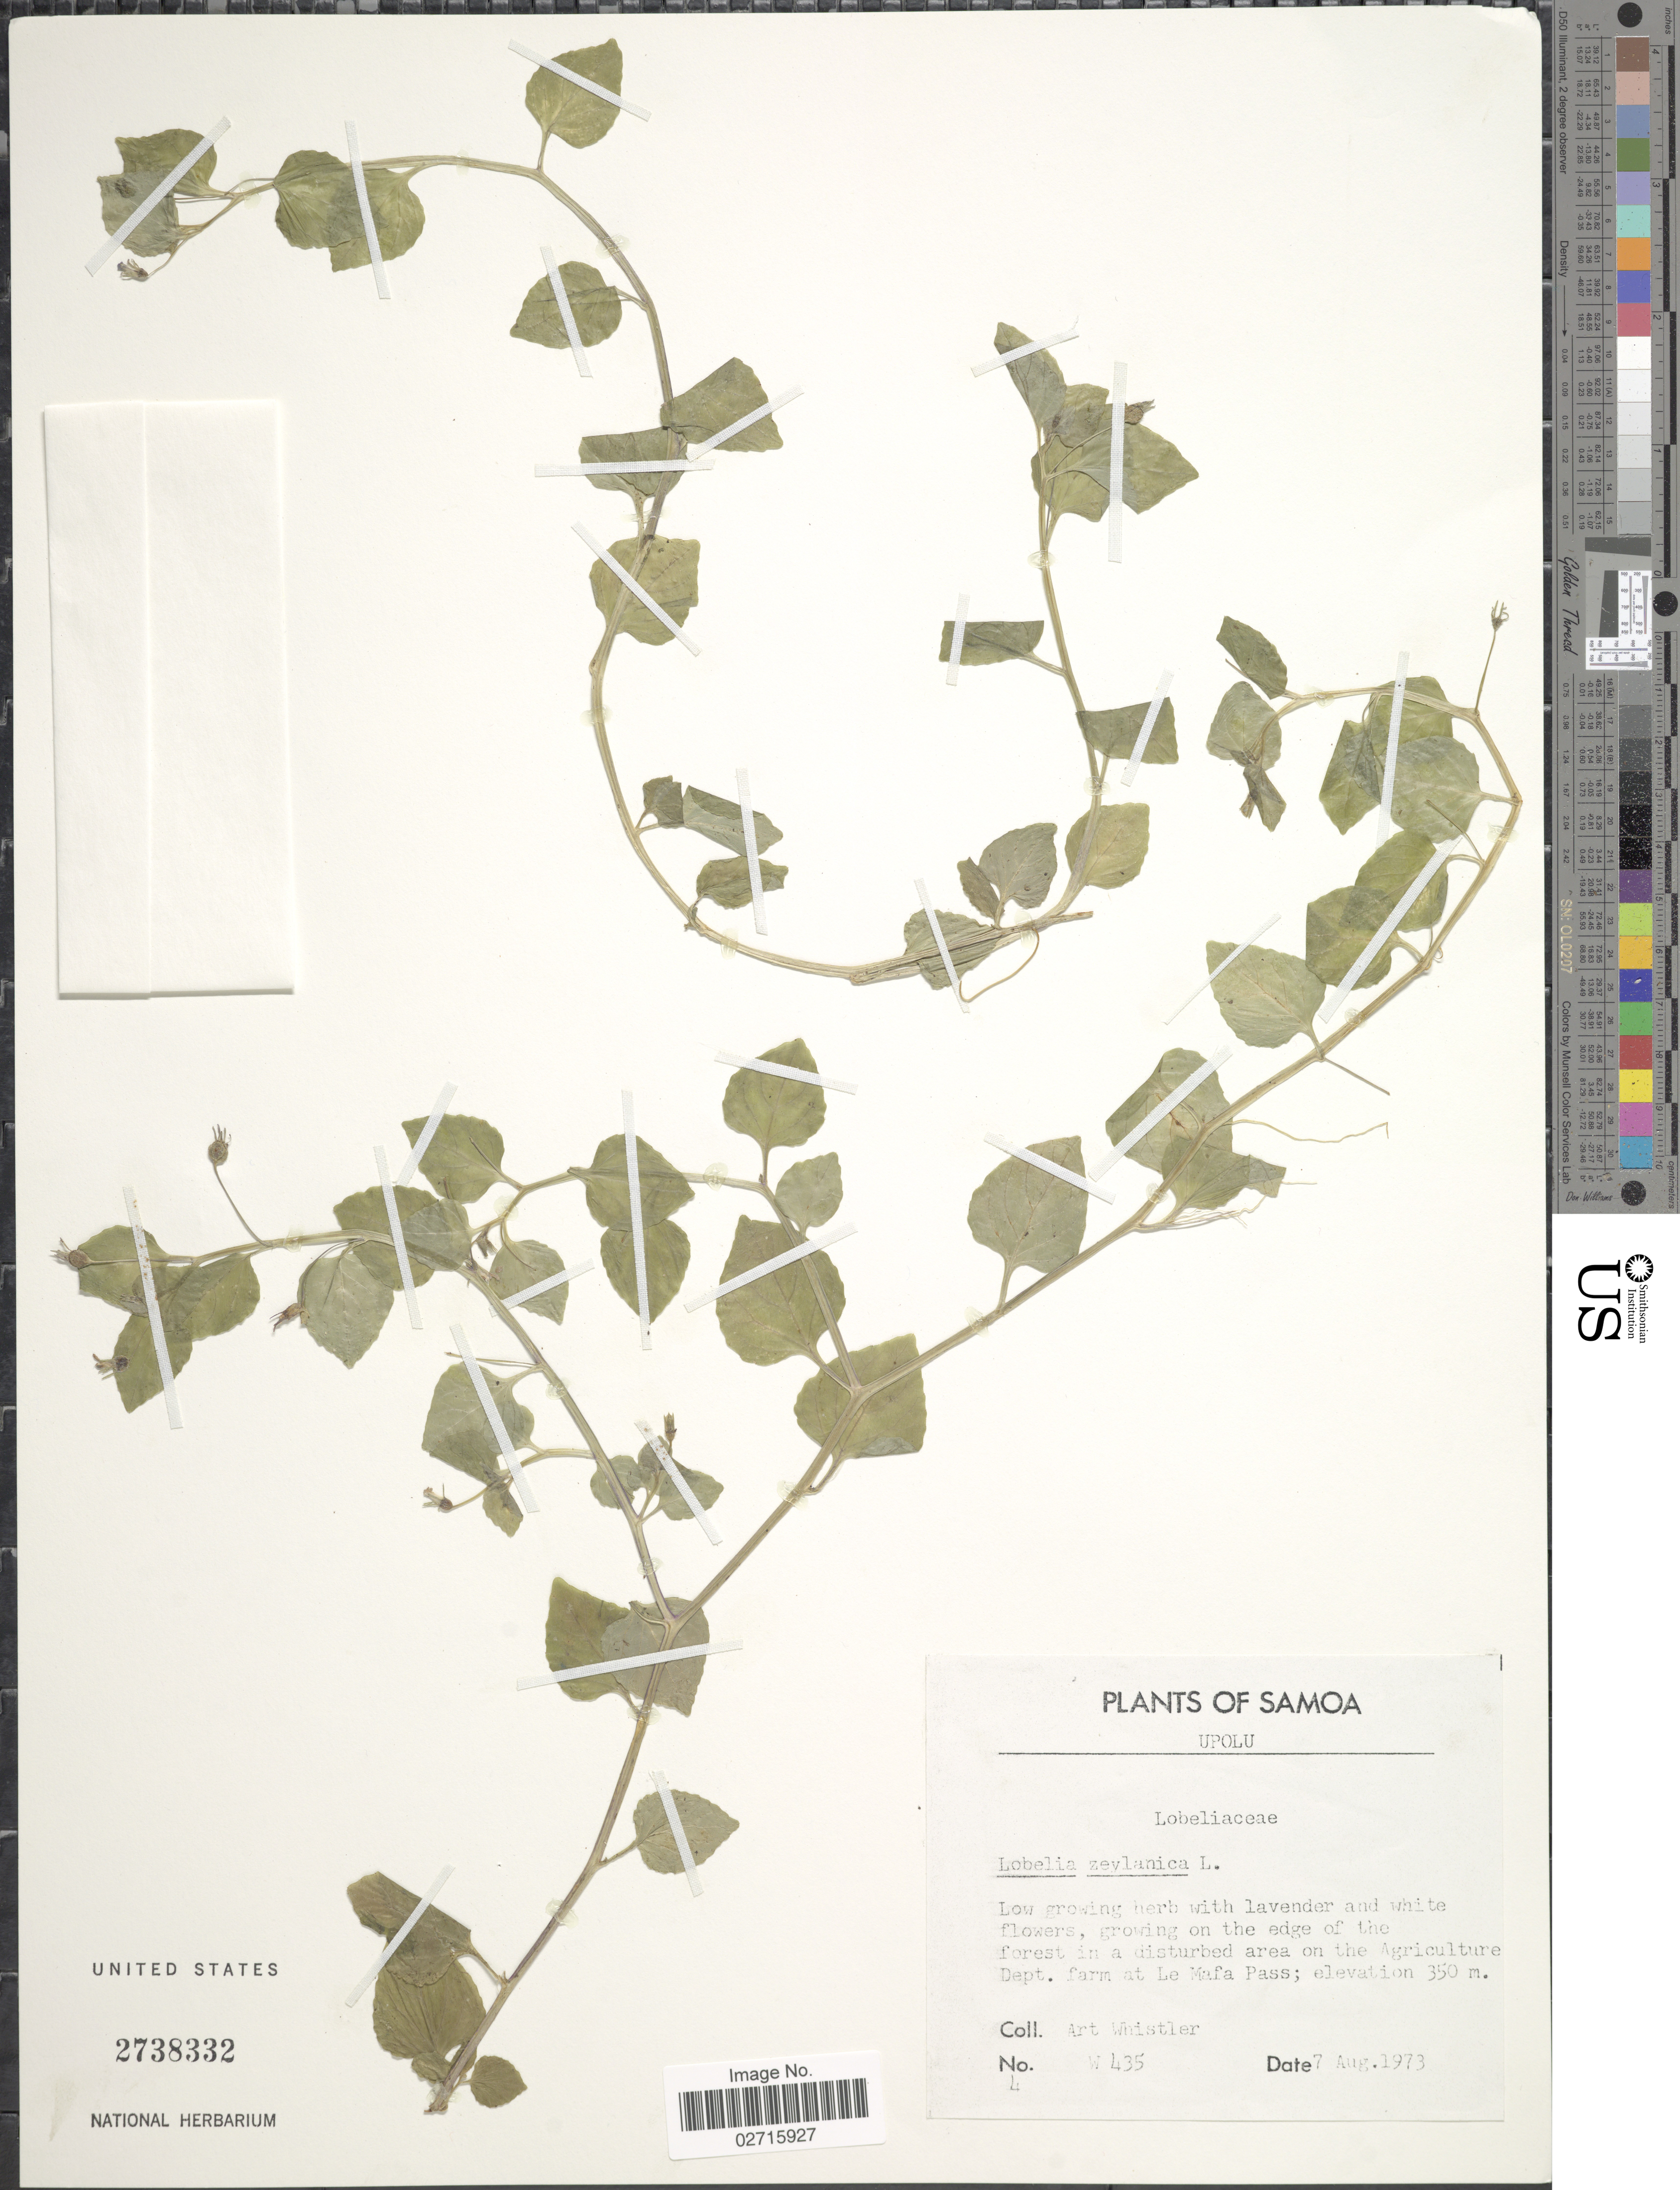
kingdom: Plantae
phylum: Tracheophyta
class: Magnoliopsida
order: Asterales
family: Campanulaceae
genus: Lobelia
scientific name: Lobelia succulenta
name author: Blume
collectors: A. Whistler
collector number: W 435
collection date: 1973-08-07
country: Samoa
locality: Upolu, Samoa, on the edge of the forest in a disturbed area on the Agriculture Dept. farm at Le Mafa Pass.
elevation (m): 350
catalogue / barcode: US 2738332